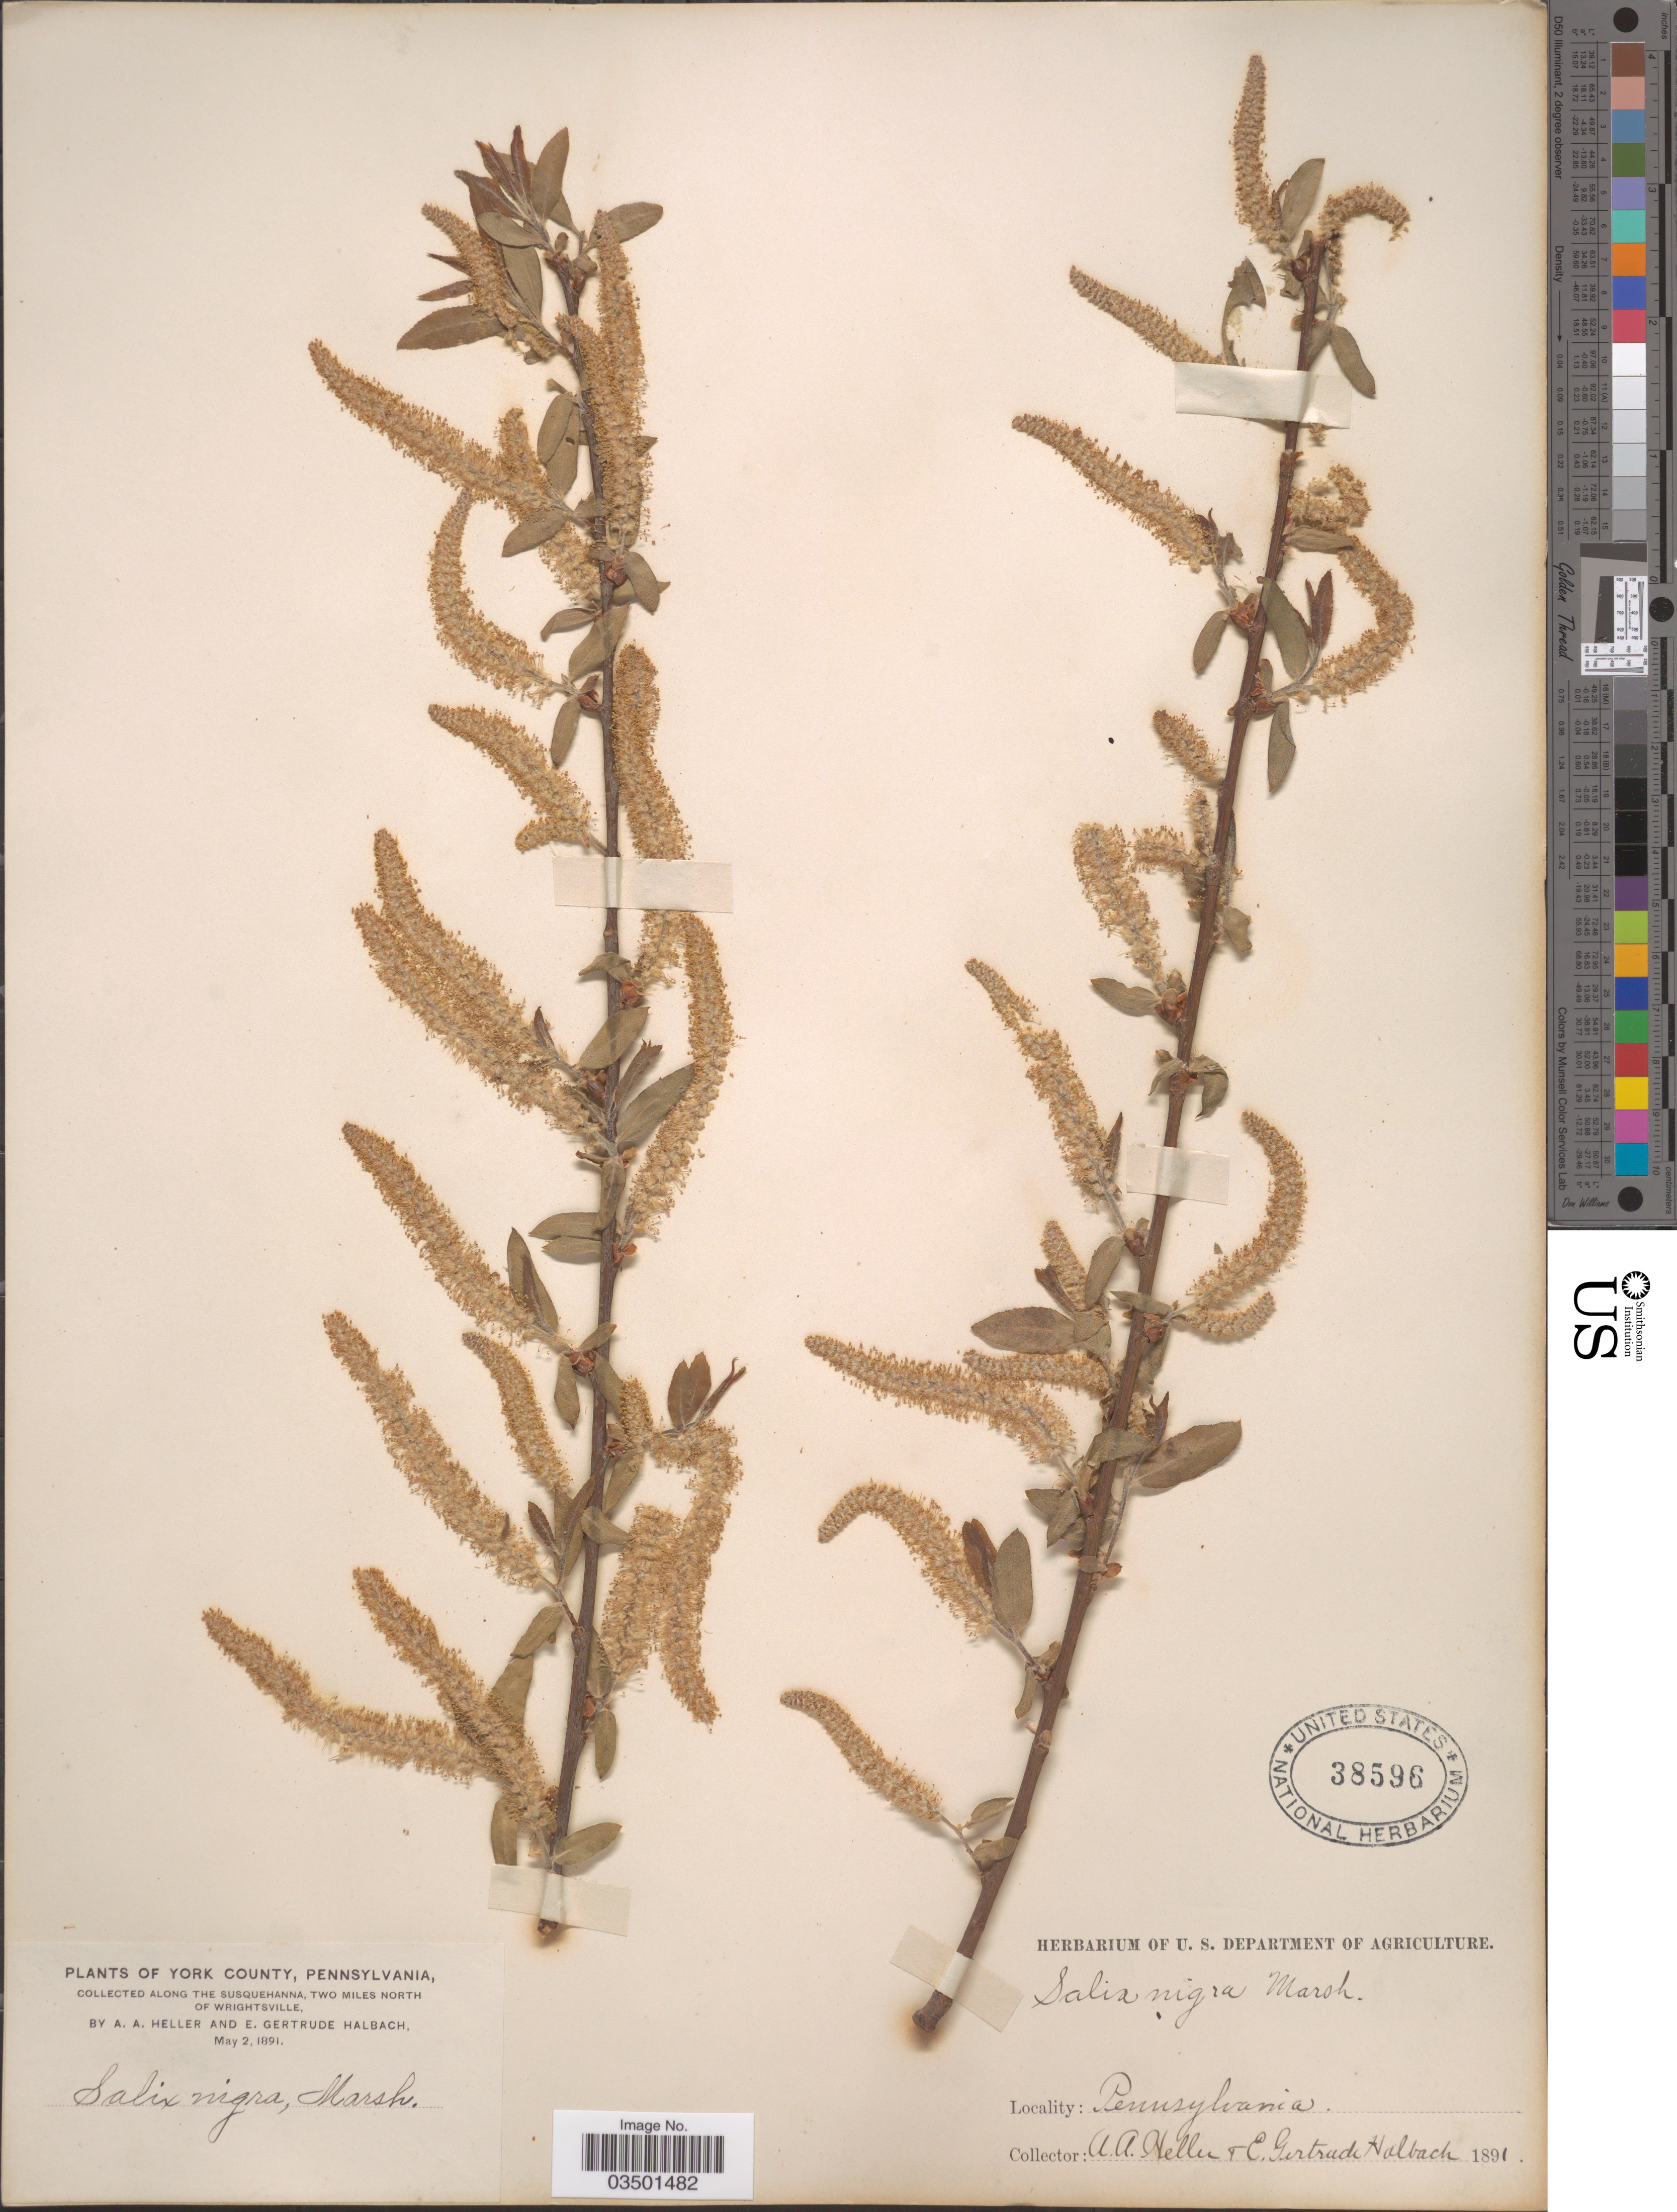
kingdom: Plantae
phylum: Tracheophyta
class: Magnoliopsida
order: Malpighiales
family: Salicaceae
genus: Salix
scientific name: Salix nigra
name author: Marshall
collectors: A. A. Heller & E. G. Halbach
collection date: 1891-05-02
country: United States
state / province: Pennsylvania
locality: York County, along the Susquehanna, Two miles north of Wrightsville.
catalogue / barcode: US 38596